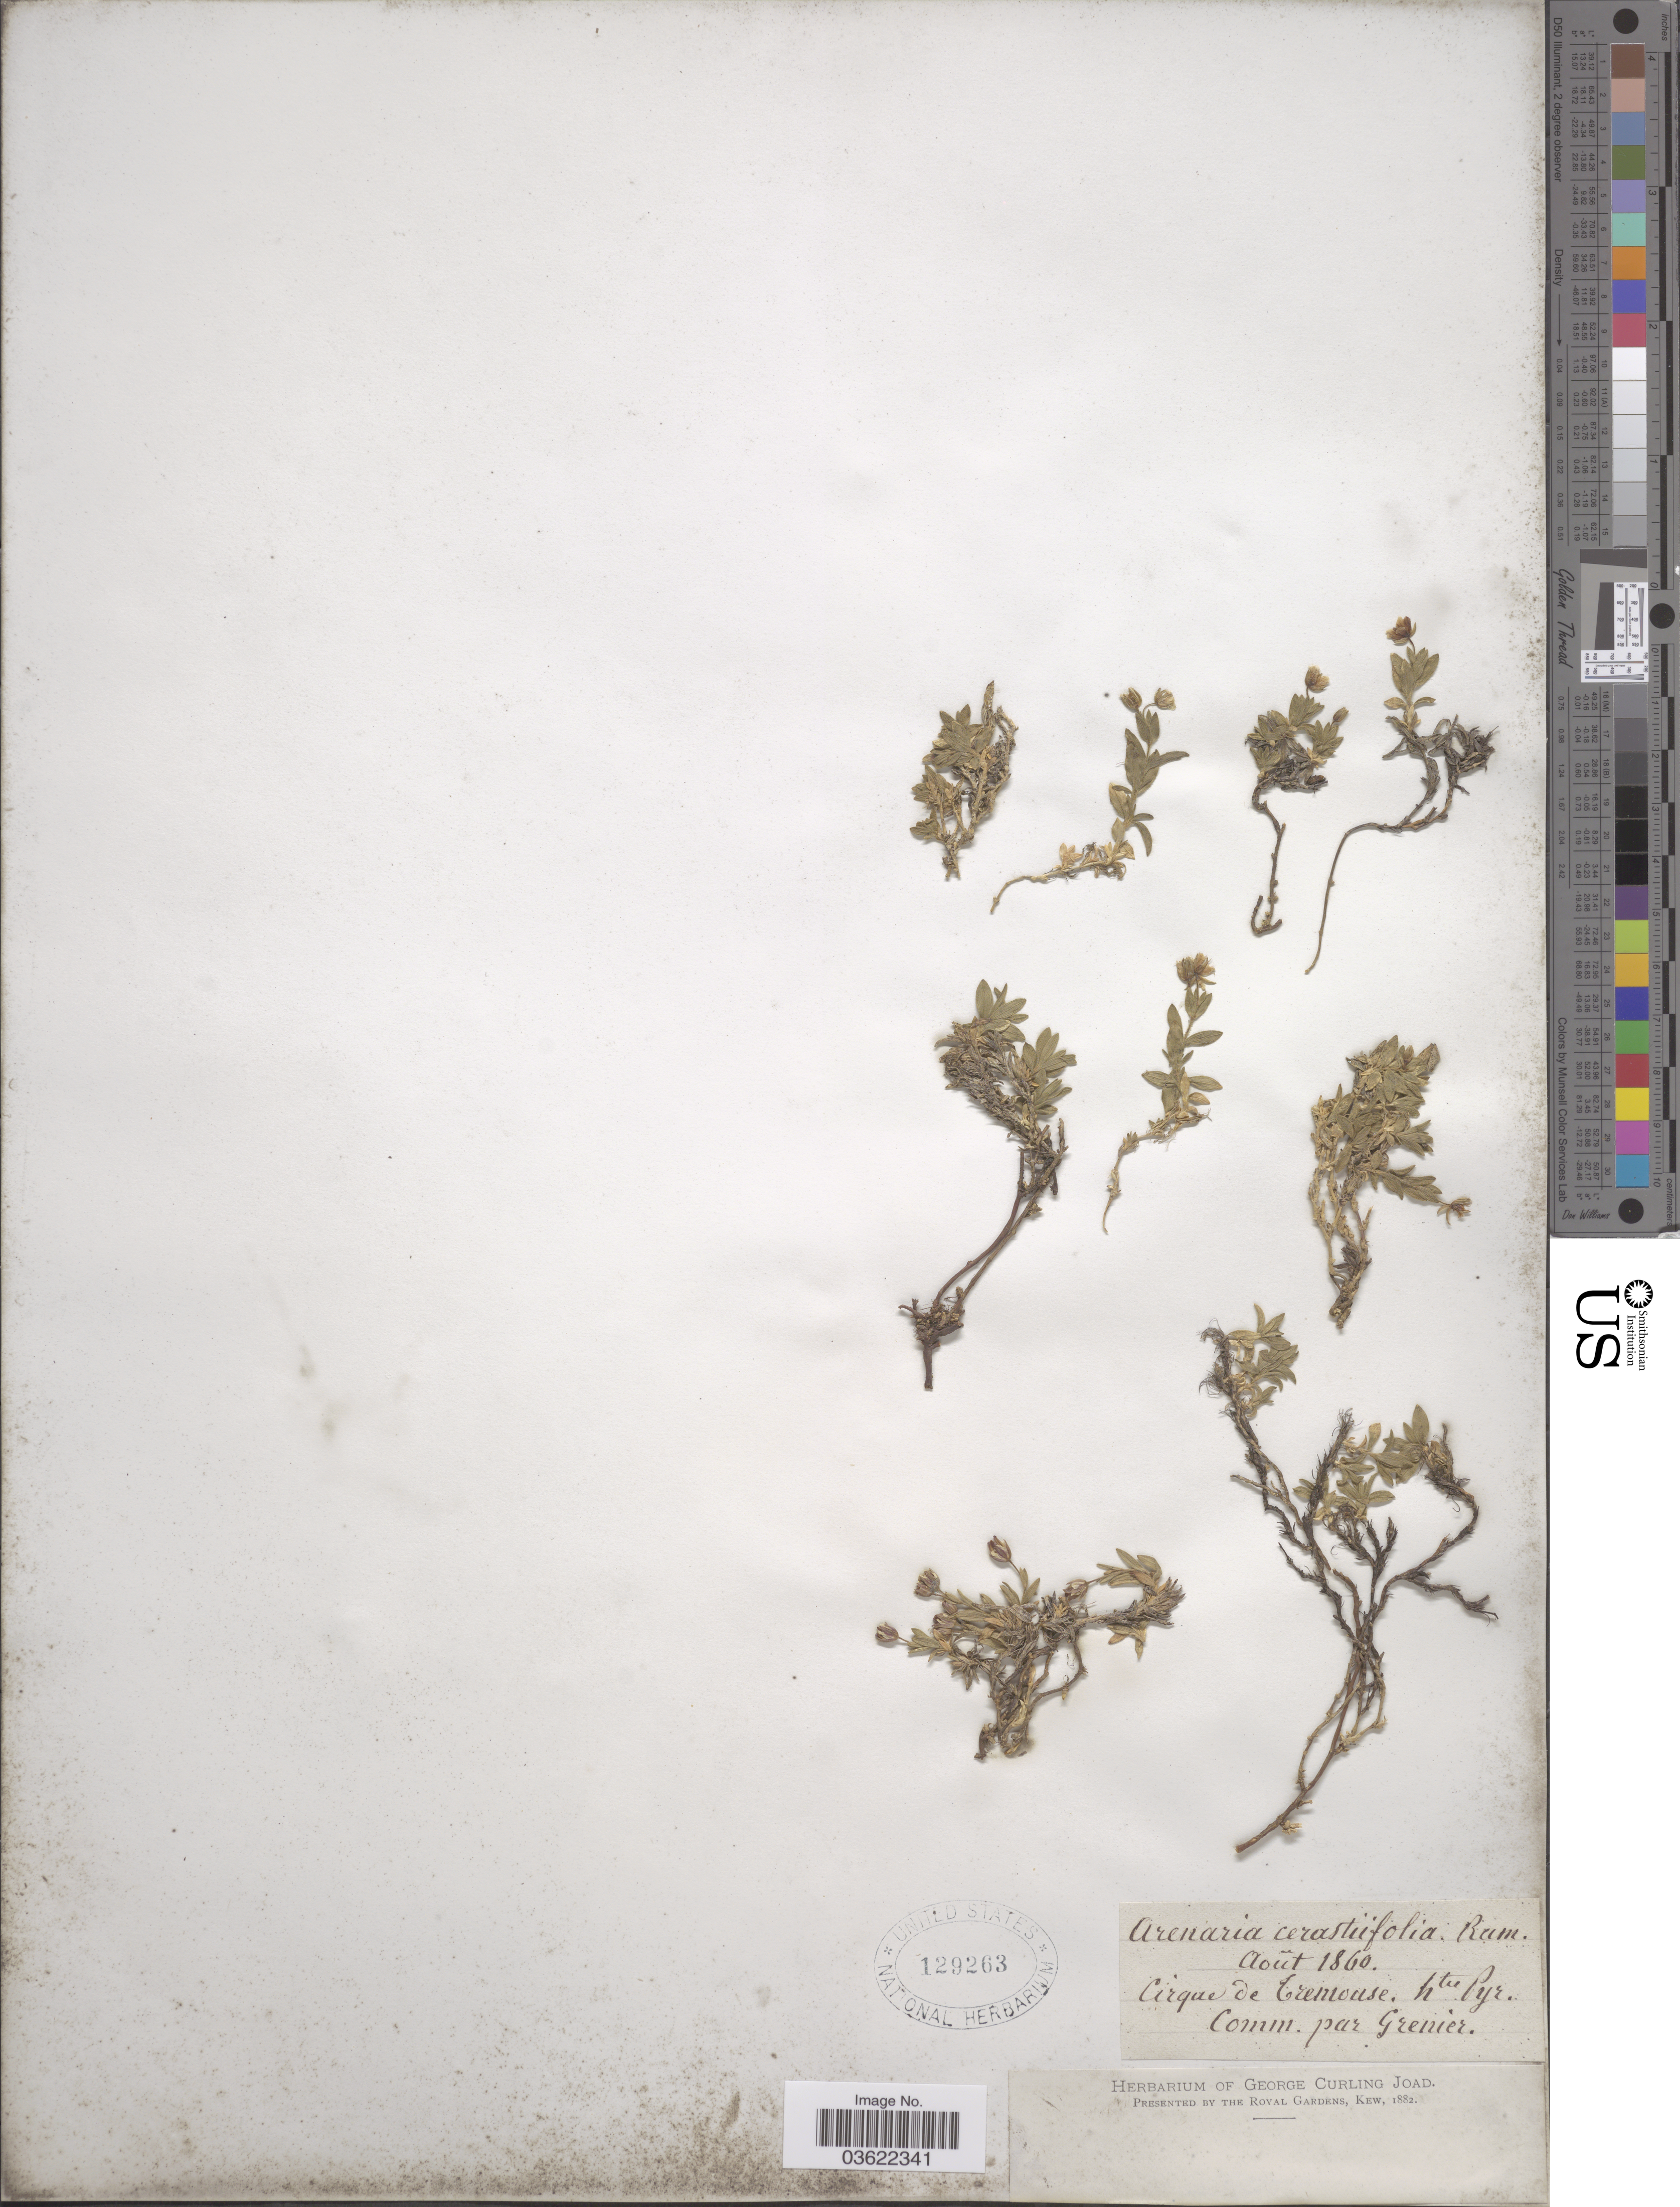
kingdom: Plantae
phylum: Tracheophyta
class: Magnoliopsida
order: Caryophyllales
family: Caryophyllaceae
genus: Facchinia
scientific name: Facchinia cerastifolia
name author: (Ramond ex DC.) Dillenb. & Kadereit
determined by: Strong, Mark T., (BOT), Smithsonian Institution - National Museum of Natural History (UNITED STATES)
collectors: ex herb. George Curling Joad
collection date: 1860-08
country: France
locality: Cirque de Tremouse, hte Pyr.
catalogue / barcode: US 129263